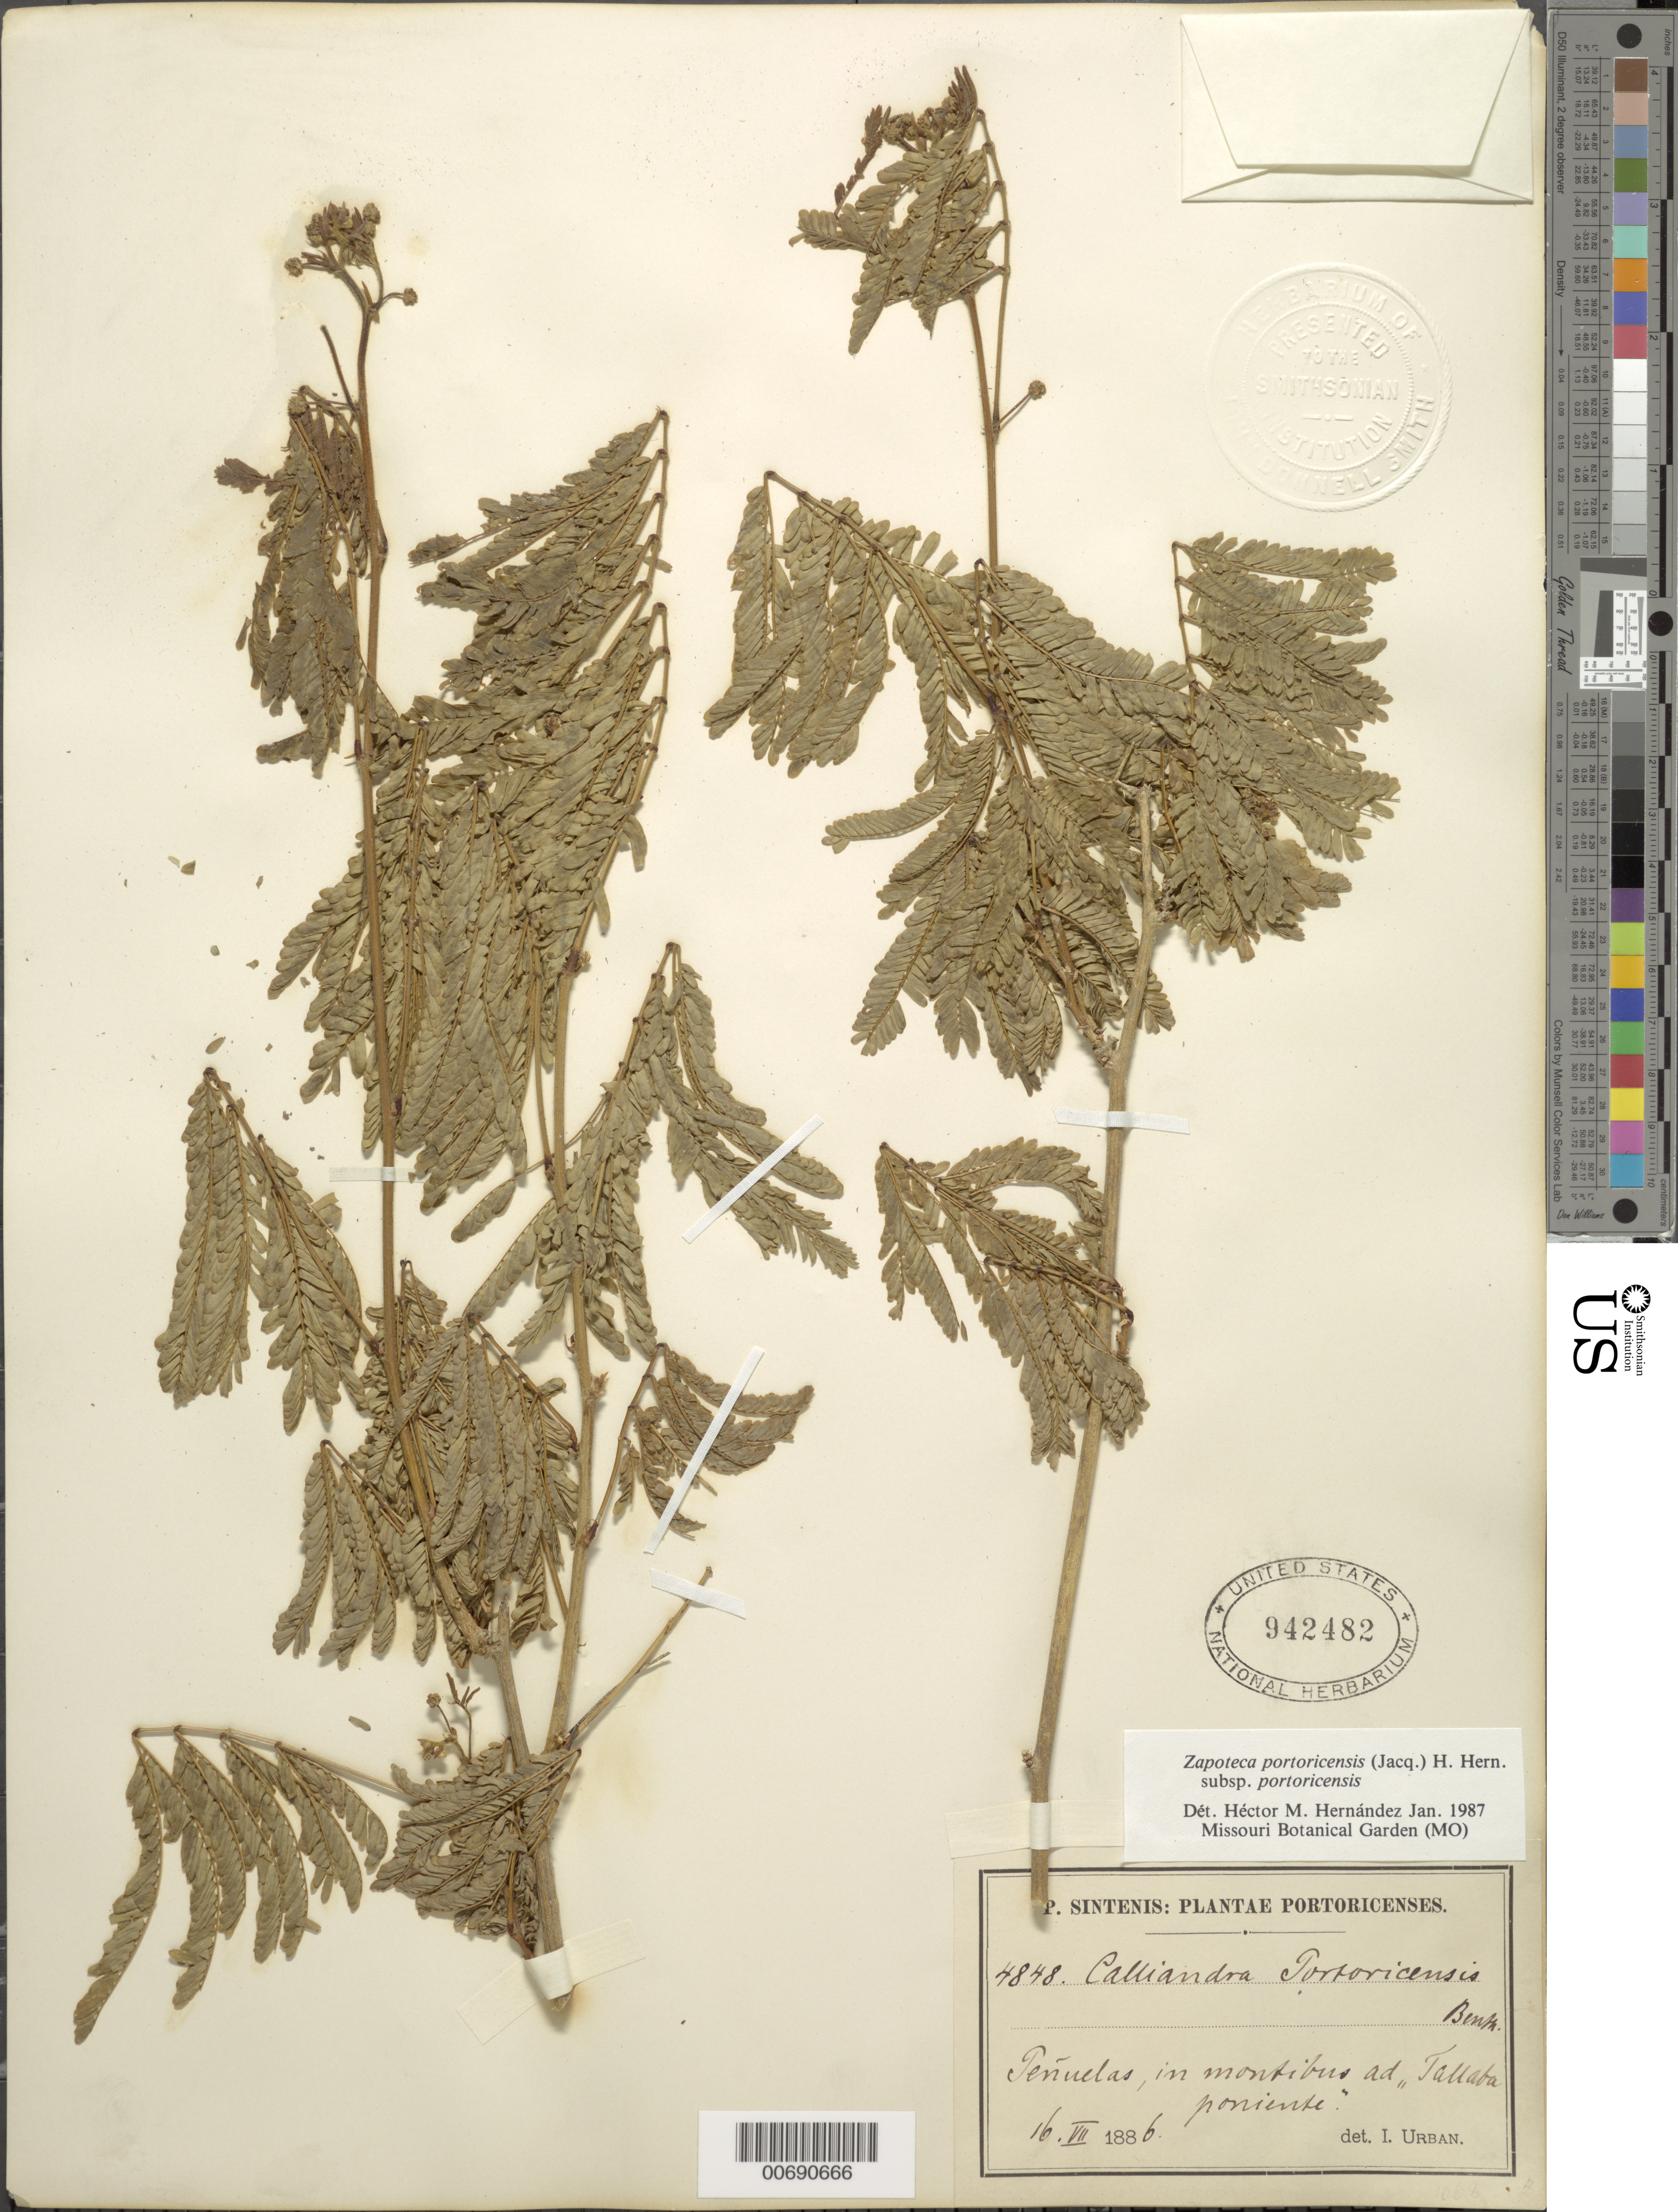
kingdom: Plantae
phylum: Tracheophyta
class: Magnoliopsida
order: Fabales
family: Fabaceae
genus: Zapoteca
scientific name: Zapoteca portoricensis subsp. portoricensis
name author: (Jacq.) H.M. Hern.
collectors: P. Sintenis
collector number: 4848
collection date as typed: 16 Dec 1886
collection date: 1886-12-16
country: Puerto Rico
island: Greater Antilles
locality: Penuelas.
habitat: in montibus ad Tallaba poniente.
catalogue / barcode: US 942482